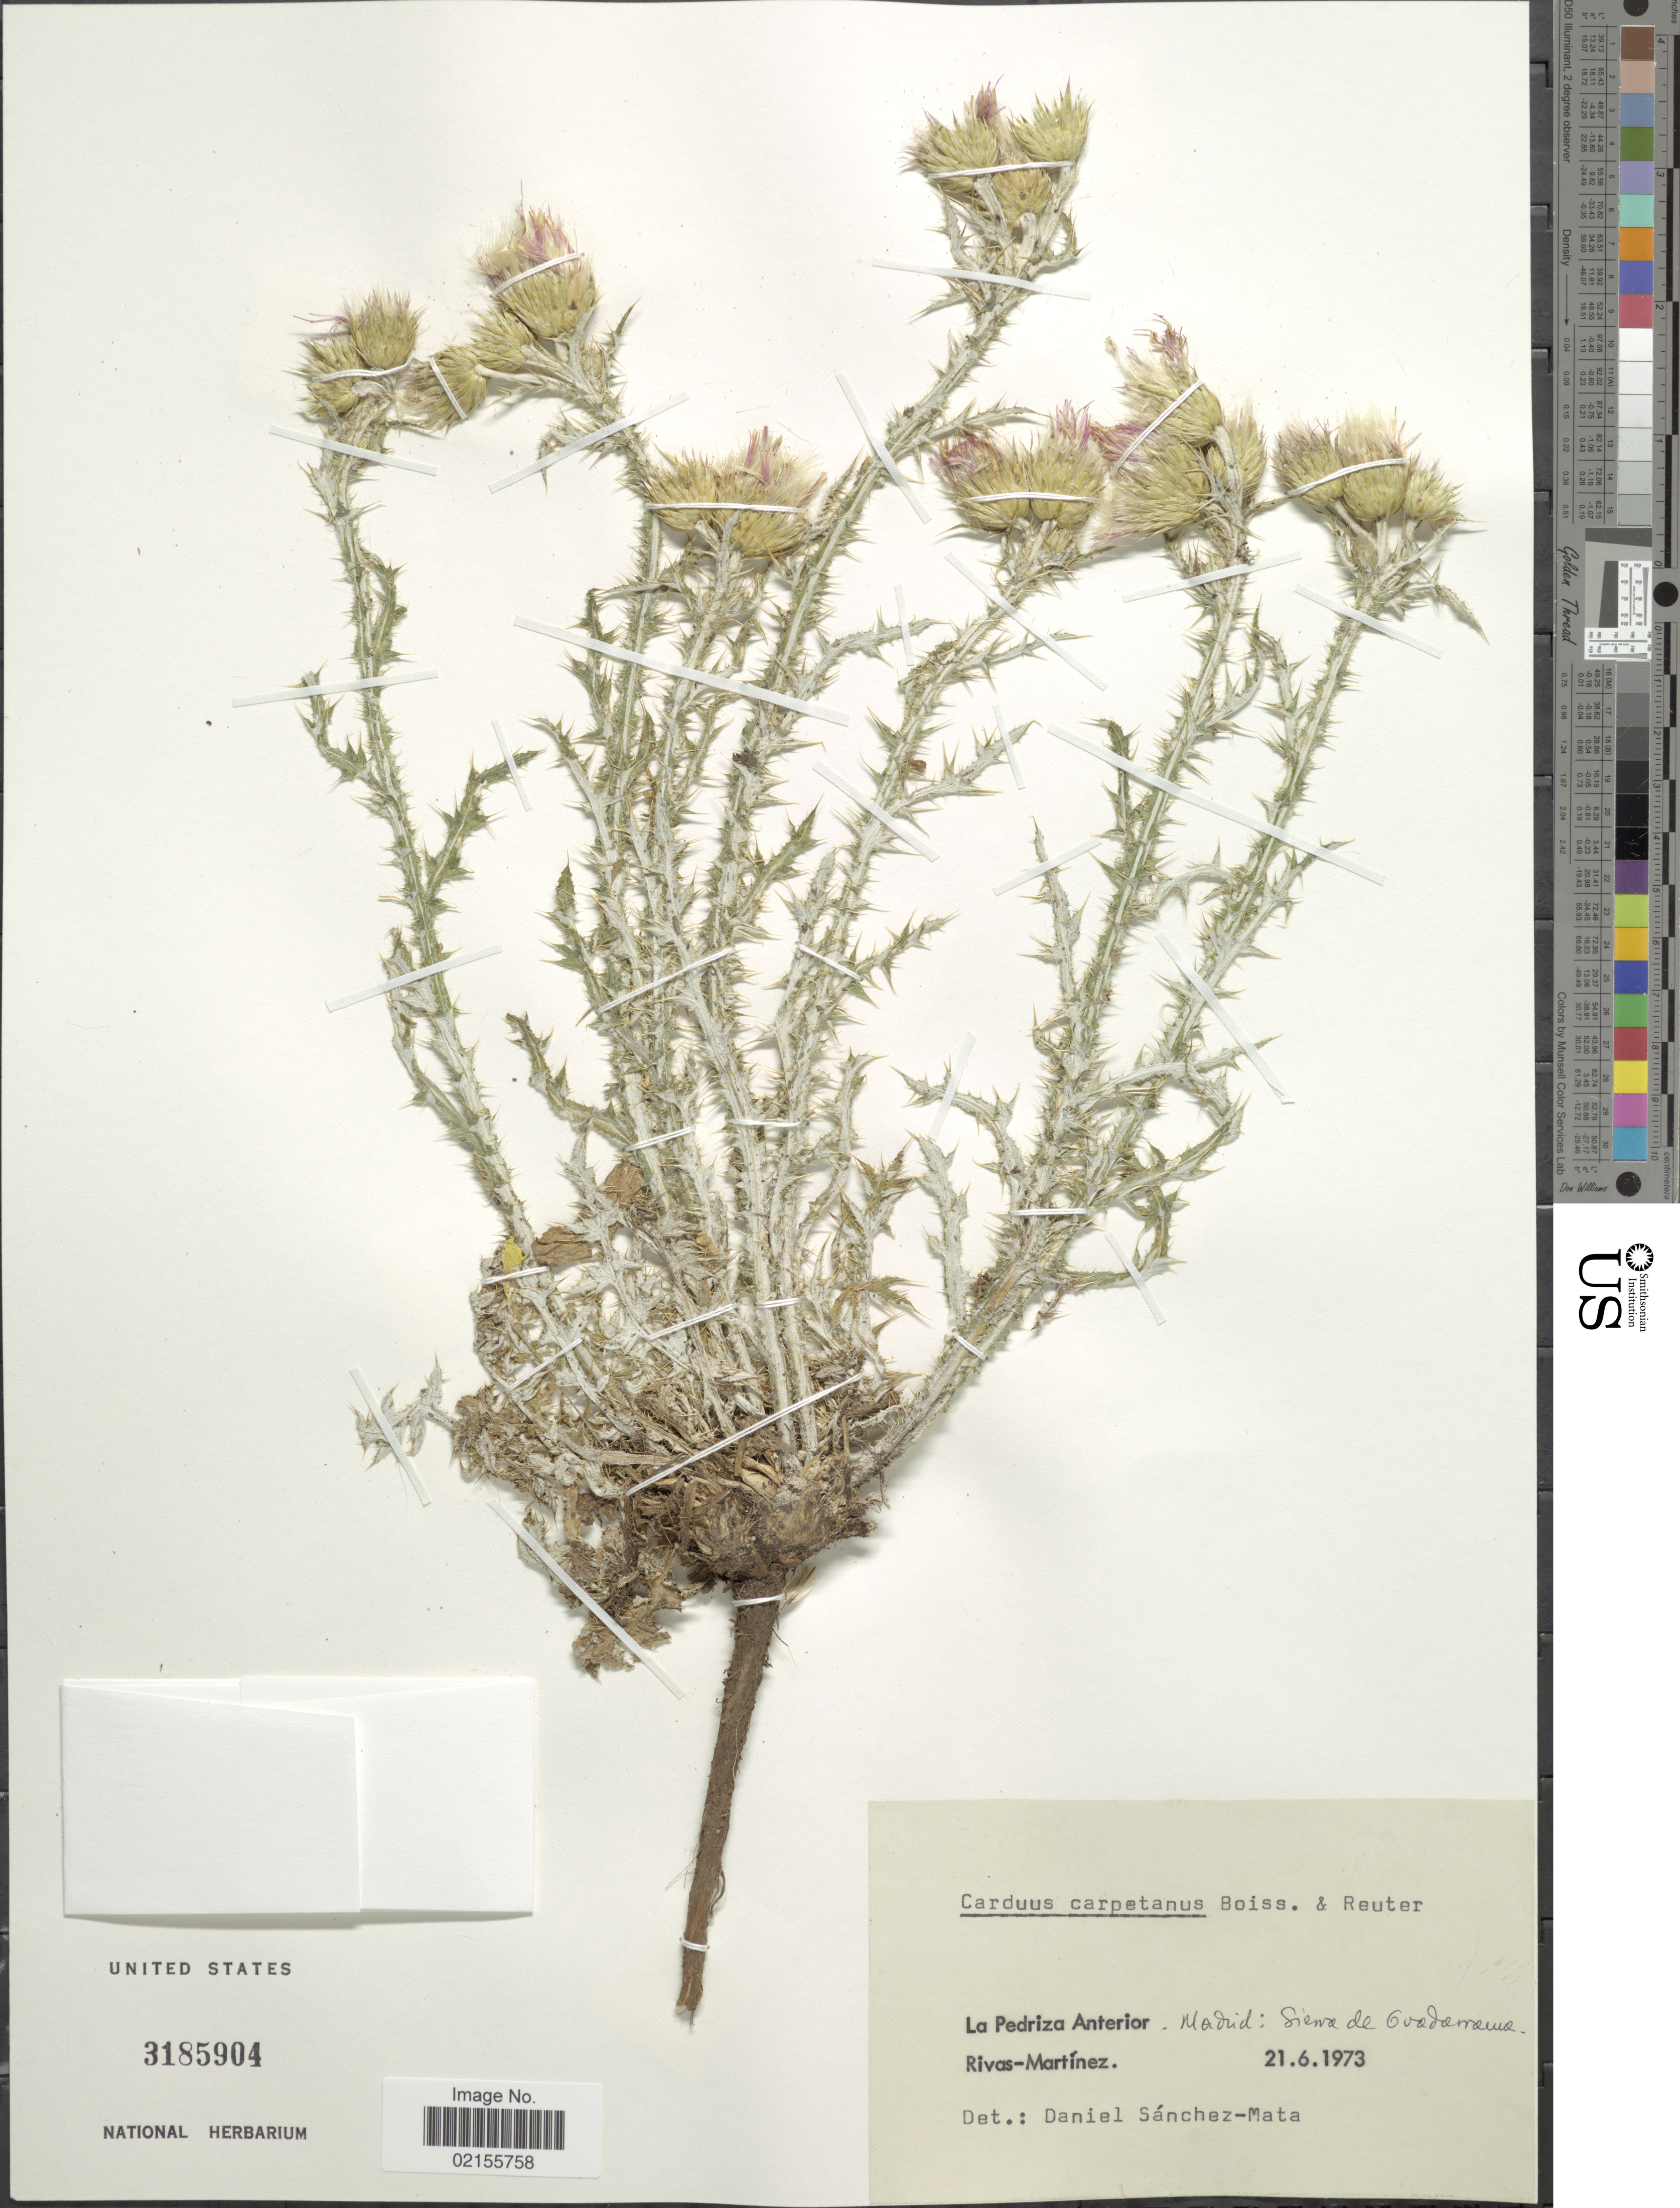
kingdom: Plantae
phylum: Tracheophyta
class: Magnoliopsida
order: Asterales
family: Asteraceae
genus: Carduus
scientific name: Carduus carpetanus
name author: Boiss. & Reut.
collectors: R. Martinez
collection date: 1973-06-21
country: Spain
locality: La Pedriza Anterior, Madrid: Sierra de Guada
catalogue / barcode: US 3185904